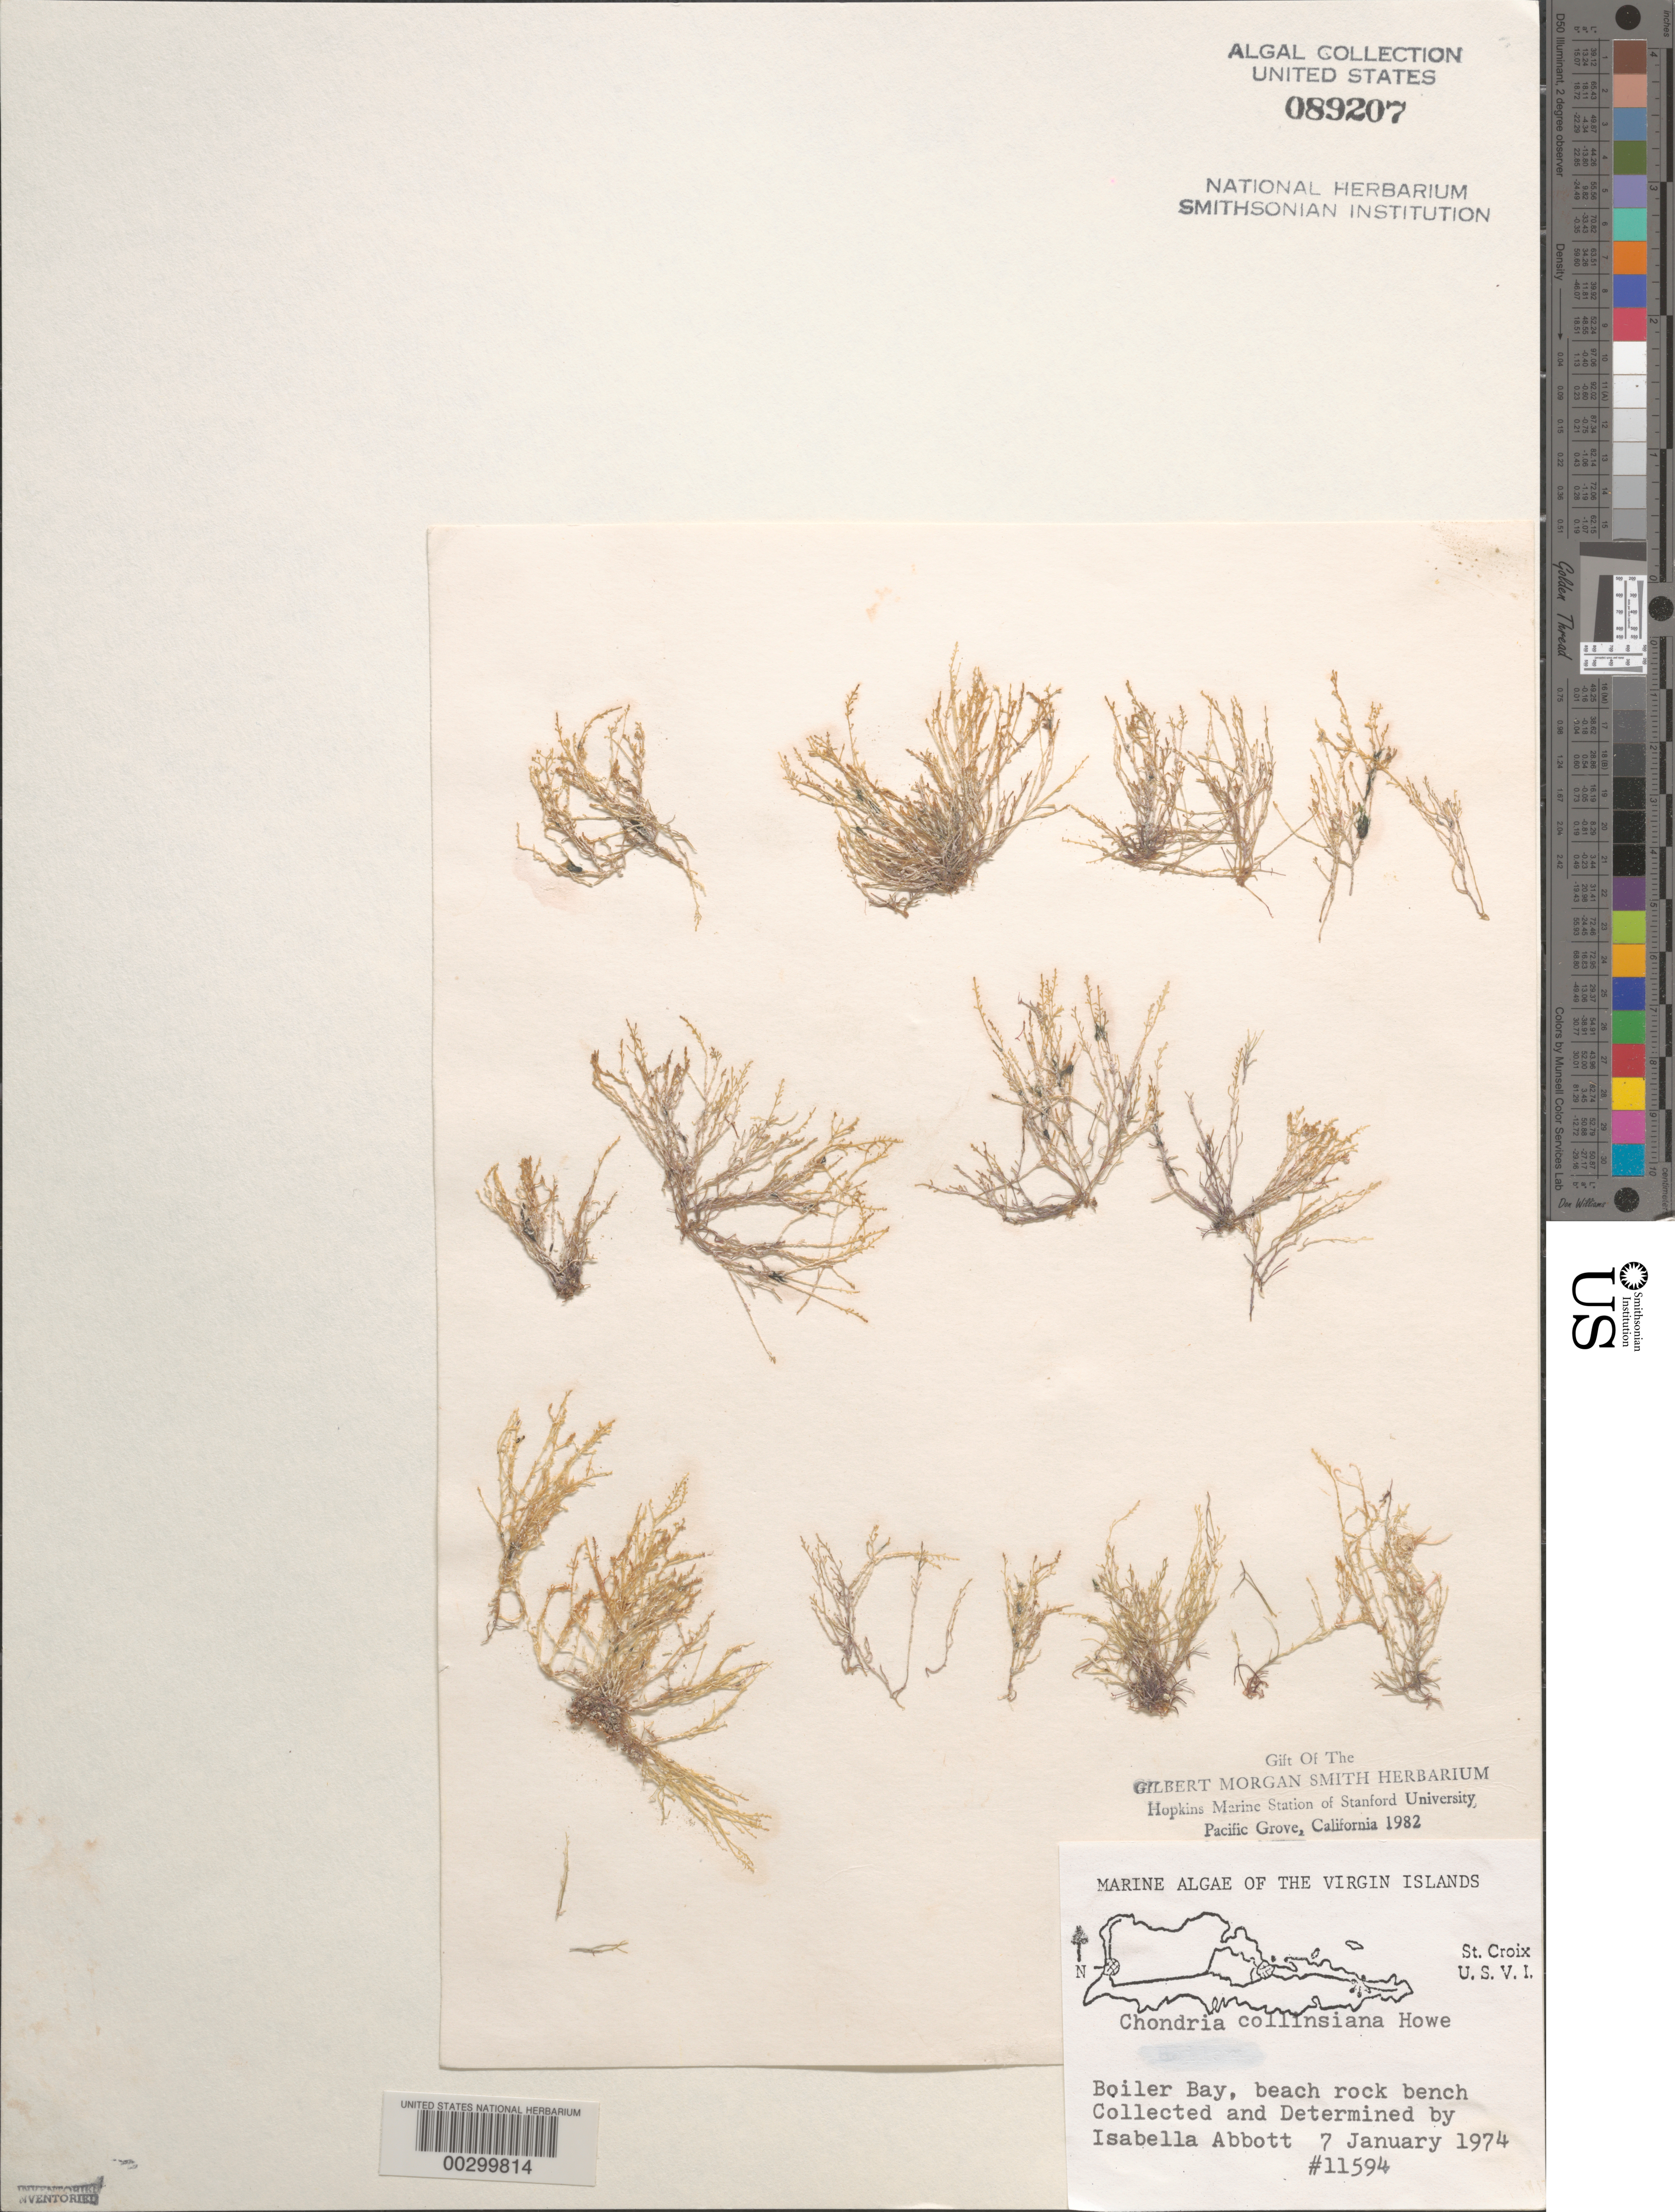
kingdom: Plantae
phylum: Rhodophyta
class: Florideophyceae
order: Ceramiales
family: Rhodomelaceae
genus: Chondria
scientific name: Chondria collinsiana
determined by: Abbott, Isabella A.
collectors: I. A. Abbott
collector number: IAA 11594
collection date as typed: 07 Jan 1974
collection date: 1974-01-07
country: U.S. Virgin Islands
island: St. Croix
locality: Boiler Bay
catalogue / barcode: US 89207